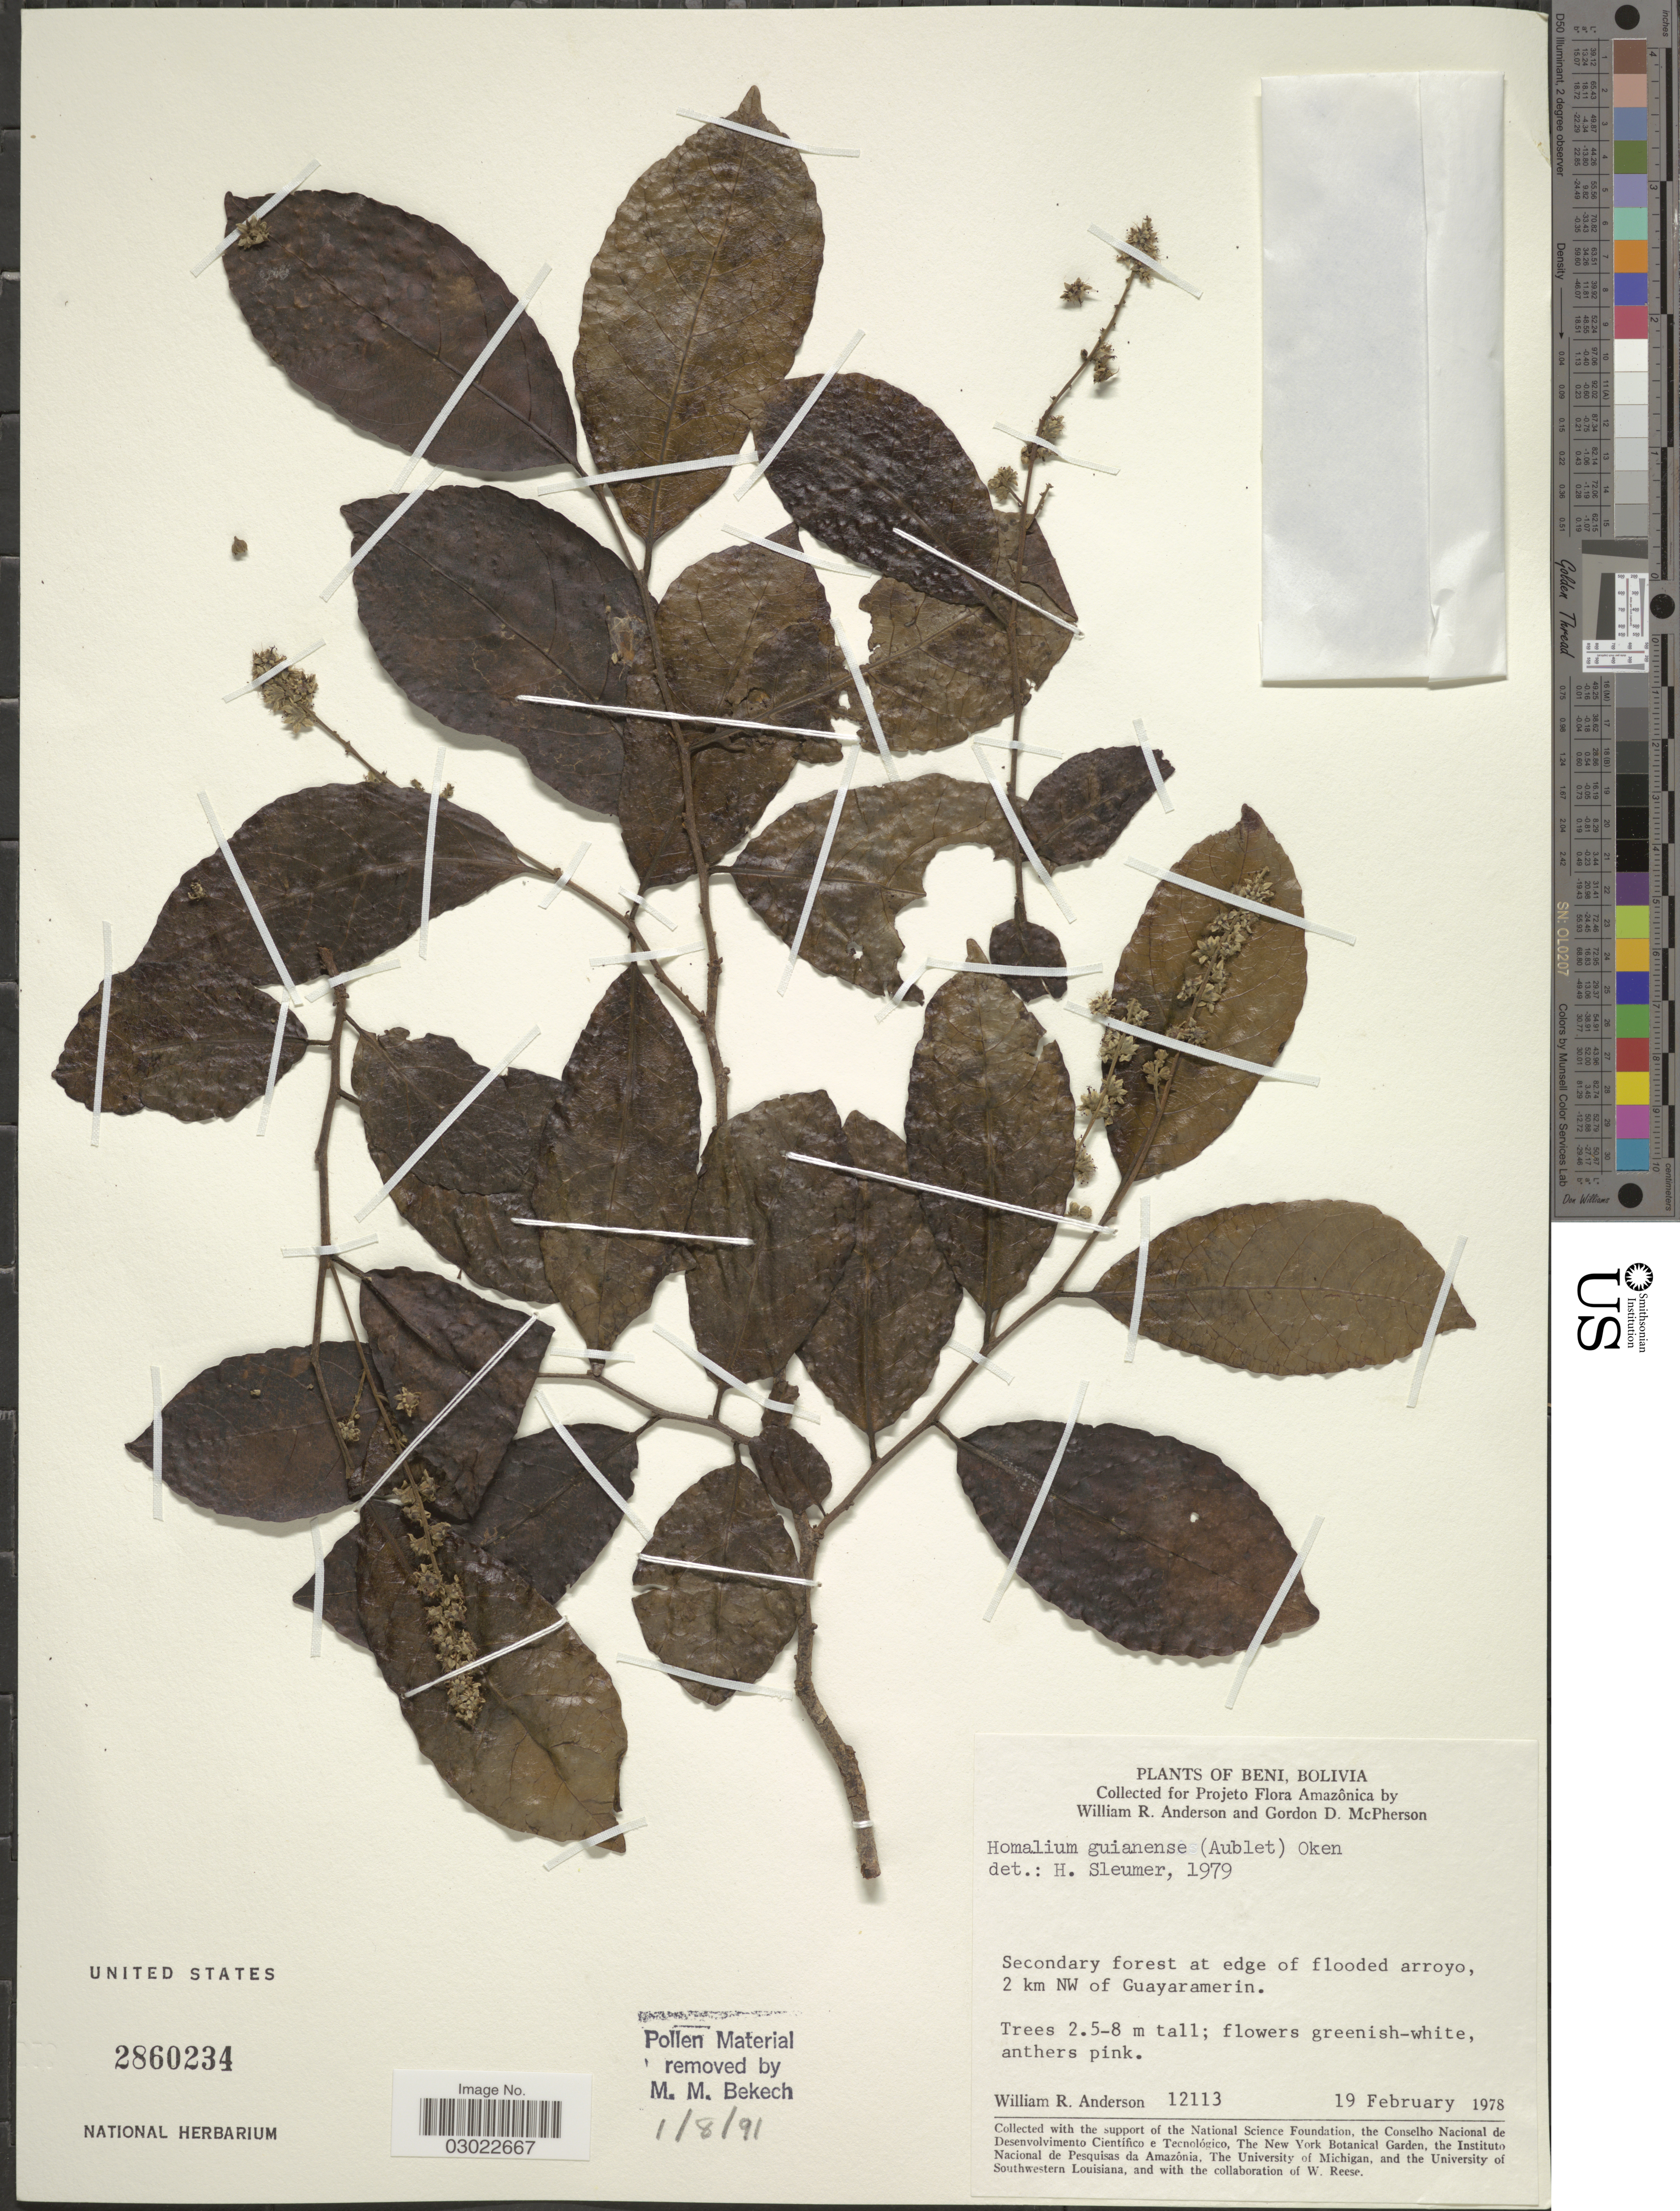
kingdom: Plantae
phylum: Tracheophyta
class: Magnoliopsida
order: Malpighiales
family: Salicaceae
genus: Homalium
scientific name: Homalium guianense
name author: (Aubl.) Oken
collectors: W. R. Anderson & G. D. McPherson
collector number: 12113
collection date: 1978-02-19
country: Bolivia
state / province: Beni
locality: Secondary forest at edge of flooded arroyo, 2 km NW of Guayaramerin.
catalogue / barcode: US 2860234